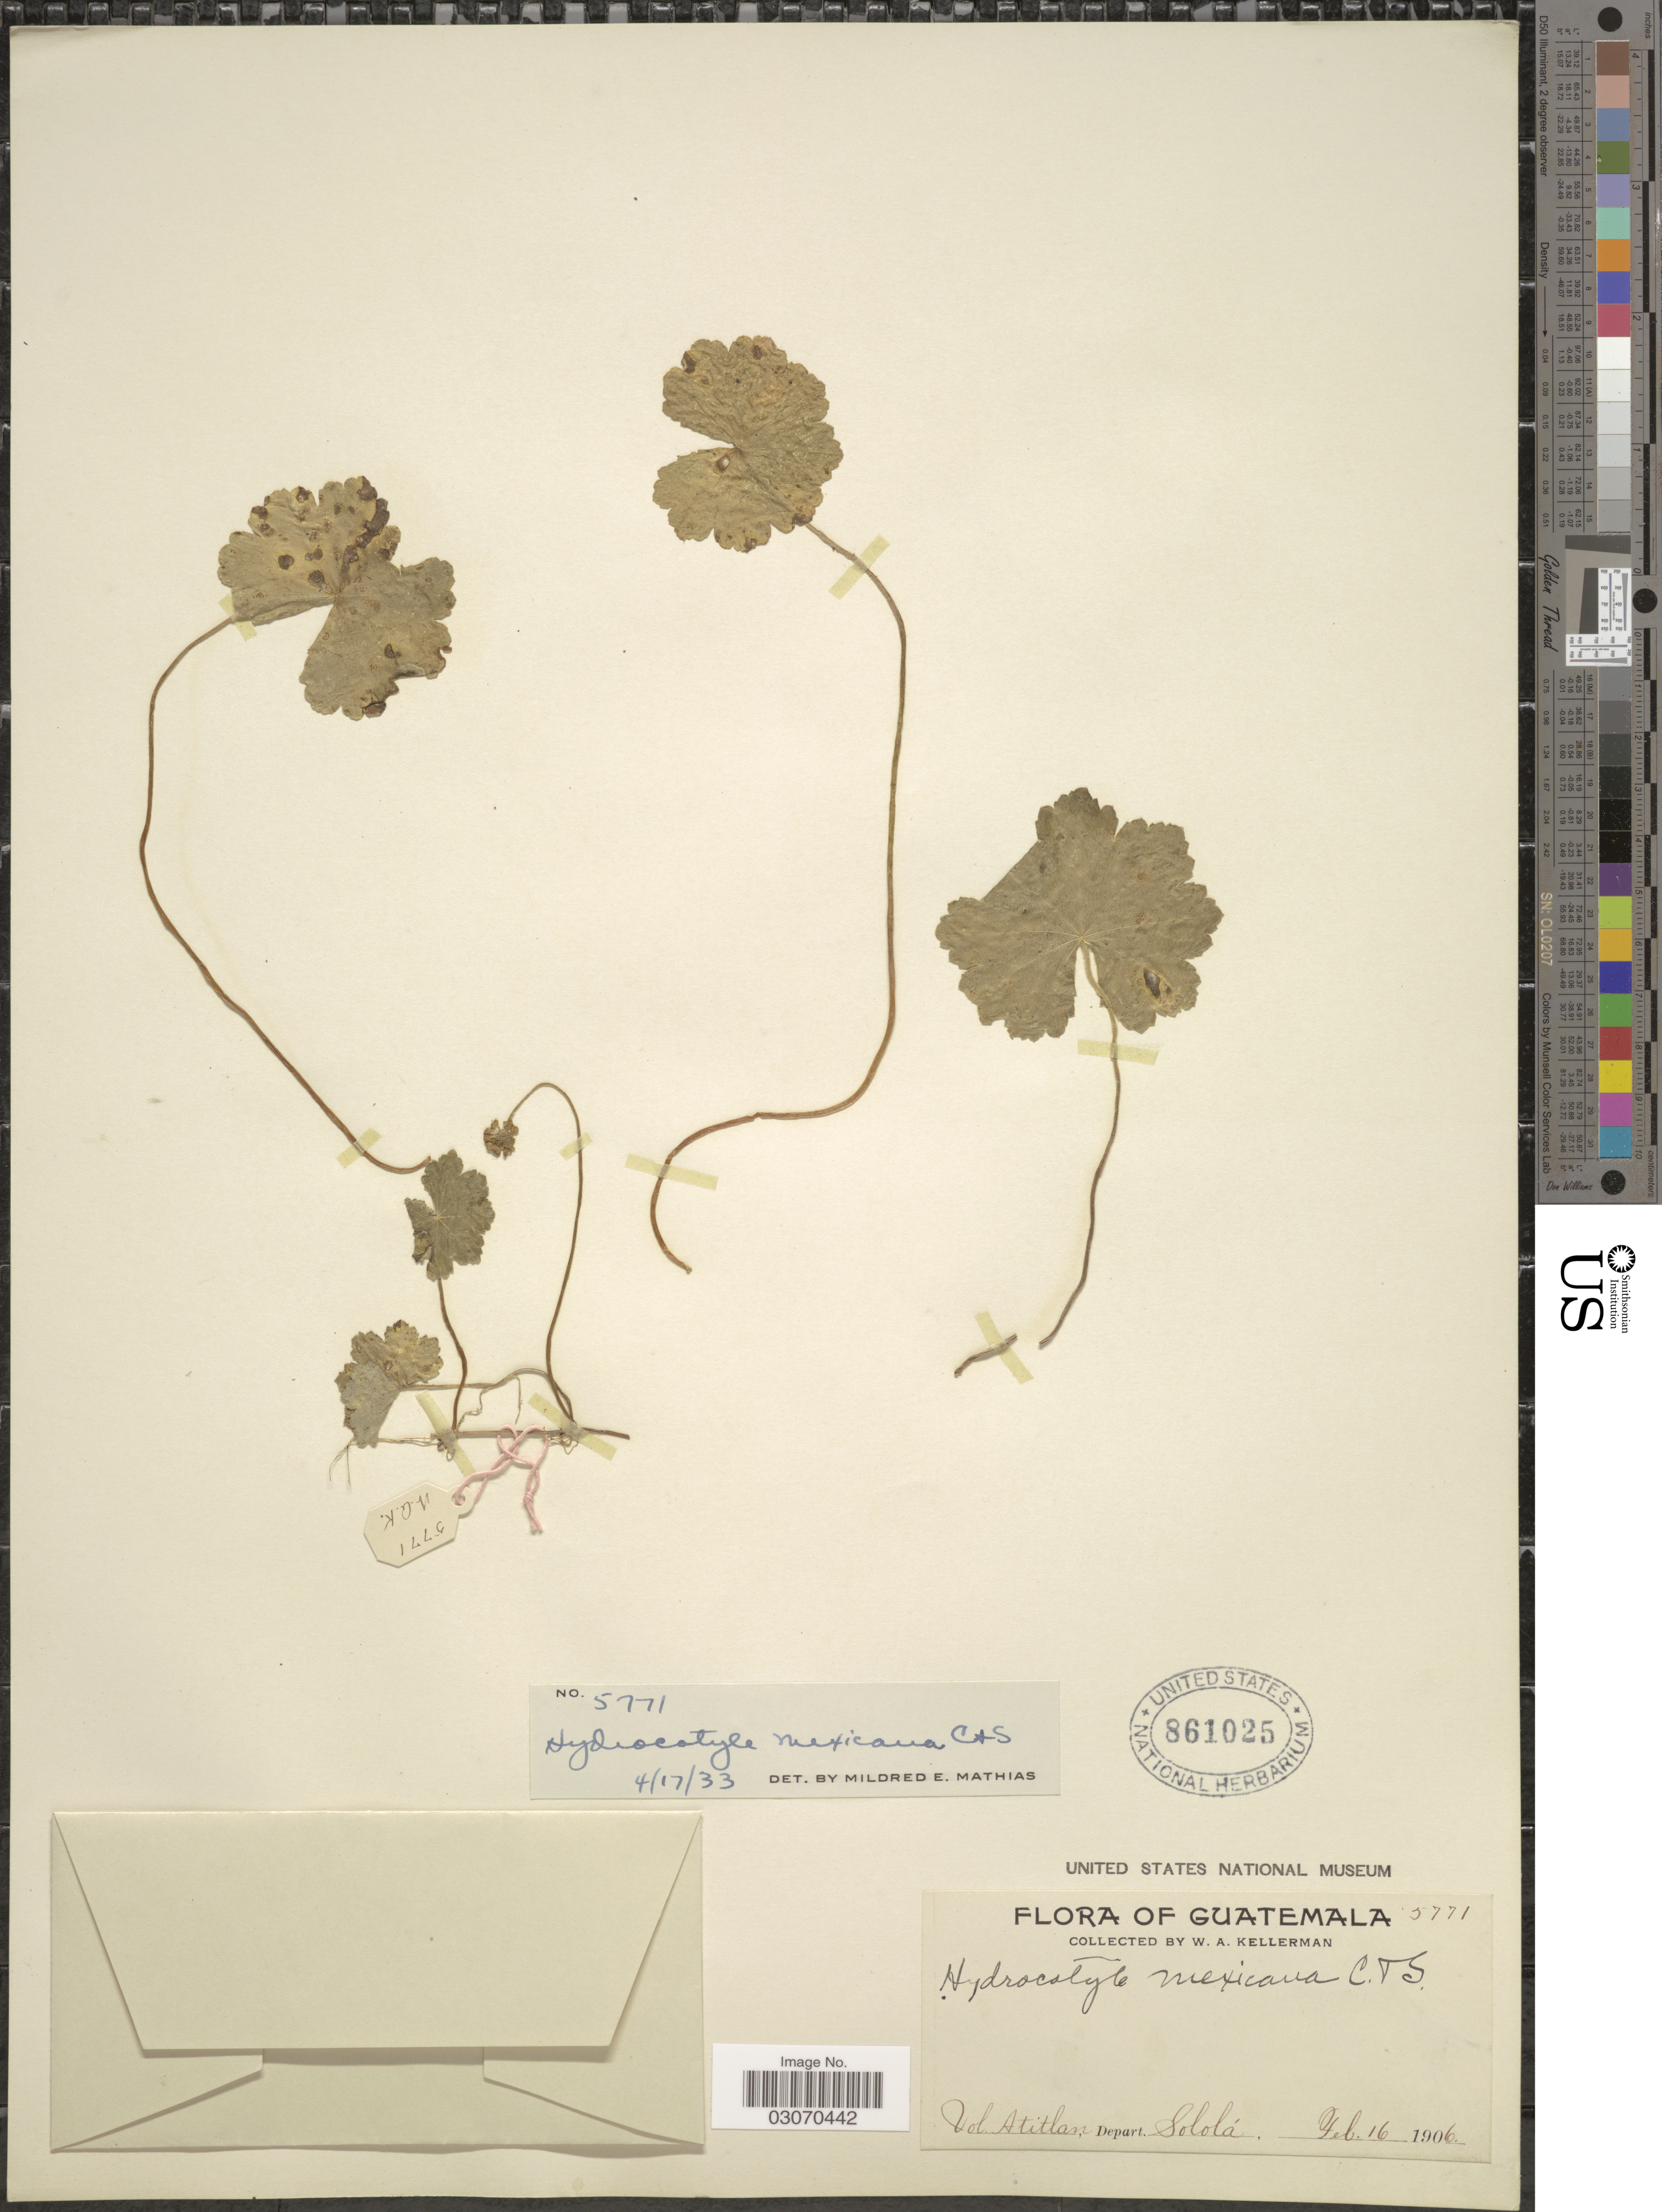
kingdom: Plantae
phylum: Tracheophyta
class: Magnoliopsida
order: Apiales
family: Araliaceae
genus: Hydrocotyle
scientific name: Hydrocotyle mexicana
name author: Schltdl. & Cham.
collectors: W. Kellerman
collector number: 5771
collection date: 1906-02-16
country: Guatemala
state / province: Sololá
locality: Vol. Atitlan. Depart. Sololá.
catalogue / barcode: US 861025